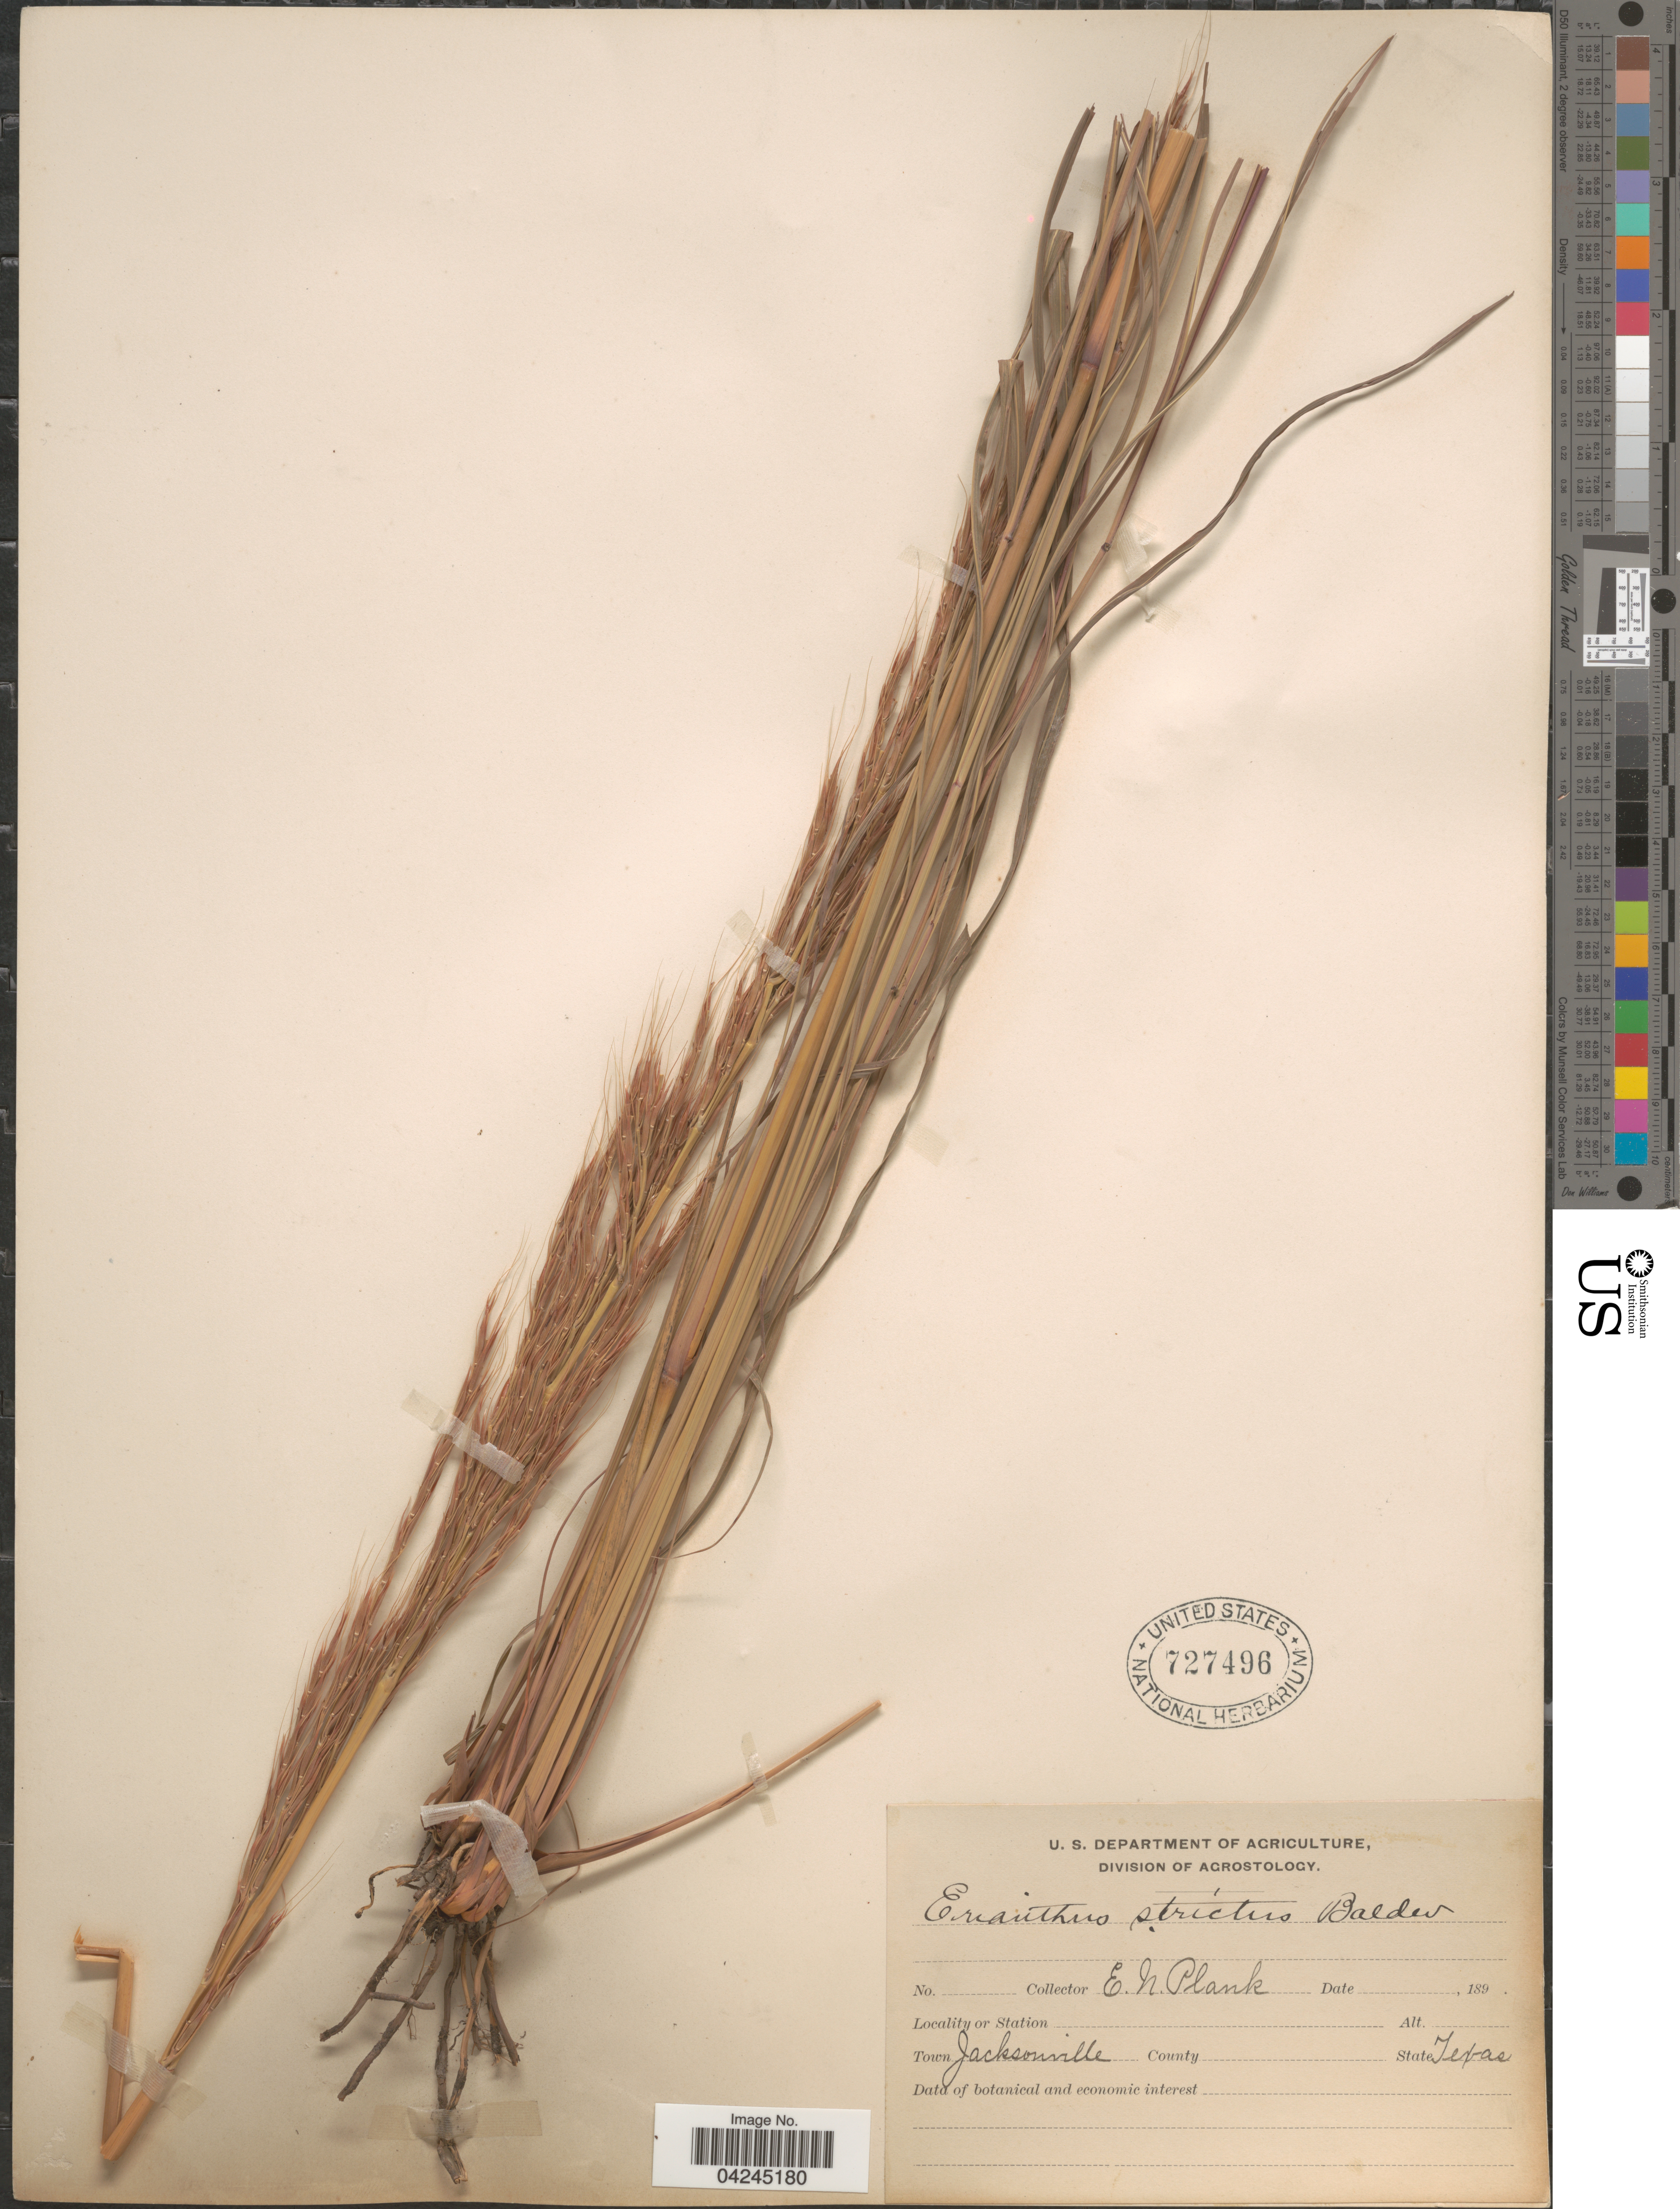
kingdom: Plantae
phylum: Tracheophyta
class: Liliopsida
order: Poales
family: Poaceae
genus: Erianthus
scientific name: Erianthus strictus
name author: Baldwin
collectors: E. Plank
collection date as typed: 189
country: United States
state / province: Texas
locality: Town Jacksonville.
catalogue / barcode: US 727496